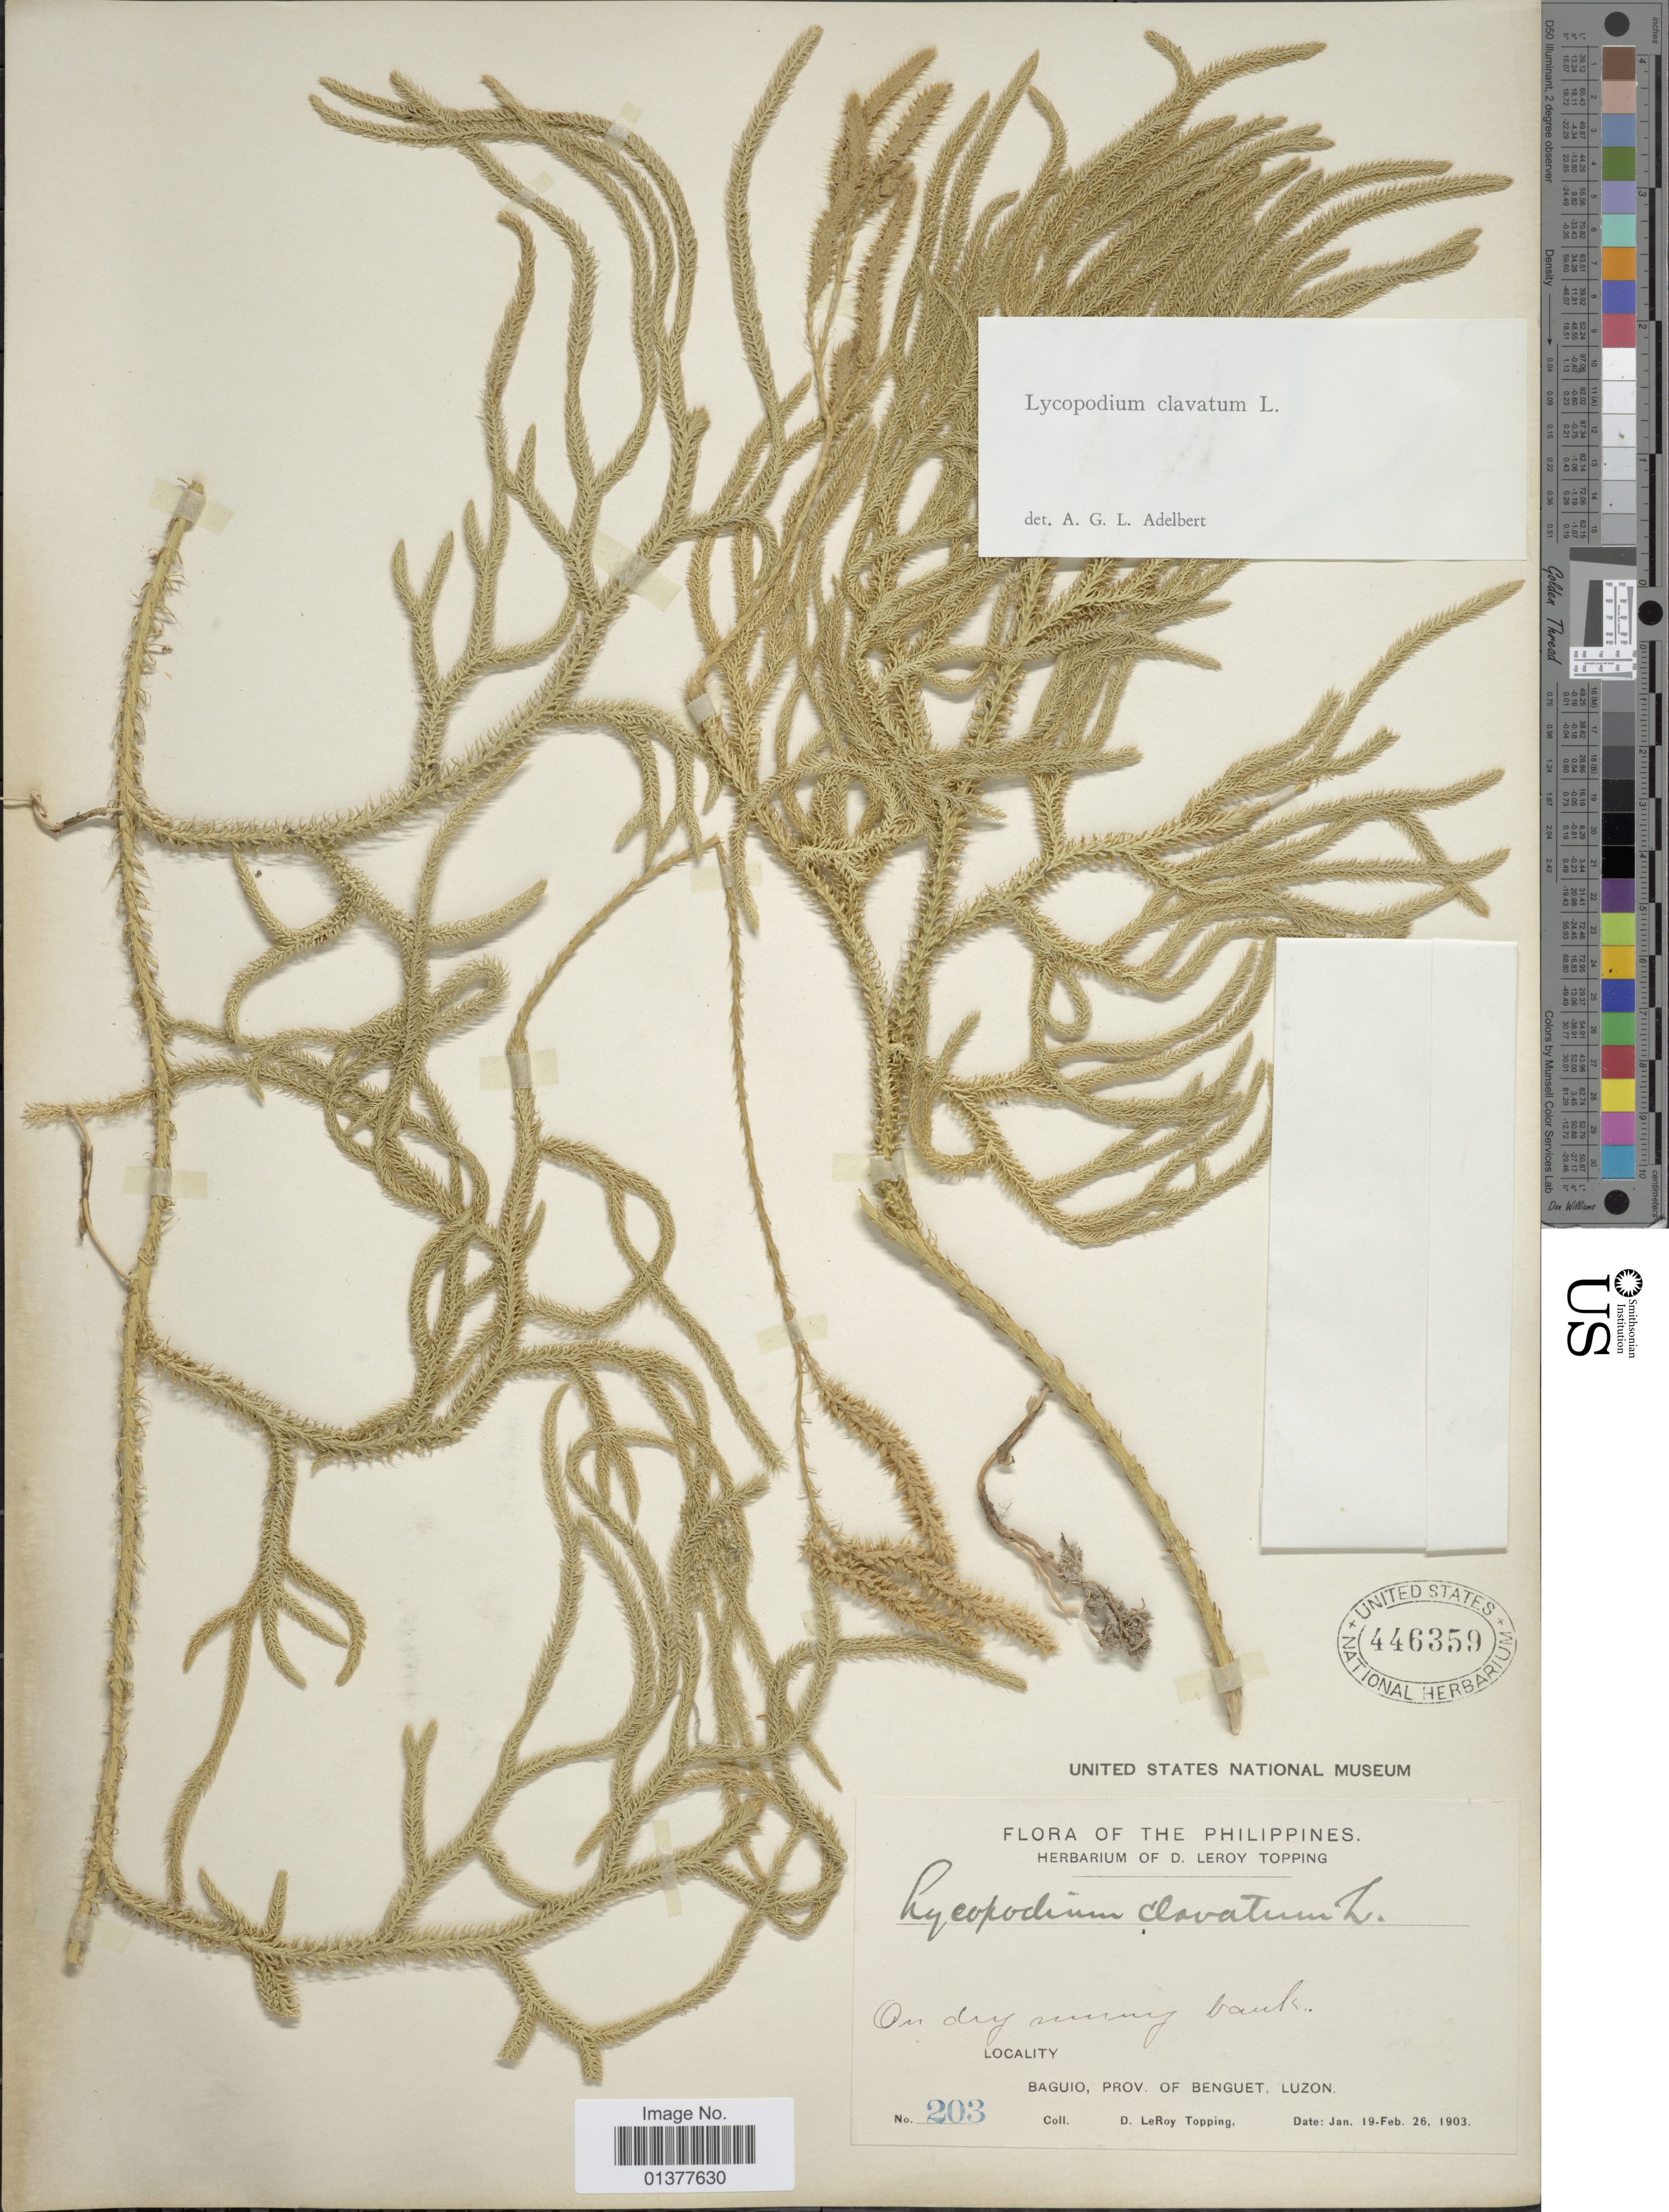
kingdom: Plantae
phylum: Tracheophyta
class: Lycopodiopsida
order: Lycopodiales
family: Lycopodiaceae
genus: Lycopodium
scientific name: Lycopodium clavatum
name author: L.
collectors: D. L. Topping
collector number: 203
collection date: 1903-01-19/1903-02-26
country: Philippines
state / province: Central Luzon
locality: Baguio, prov. of Benguet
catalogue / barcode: US 446356